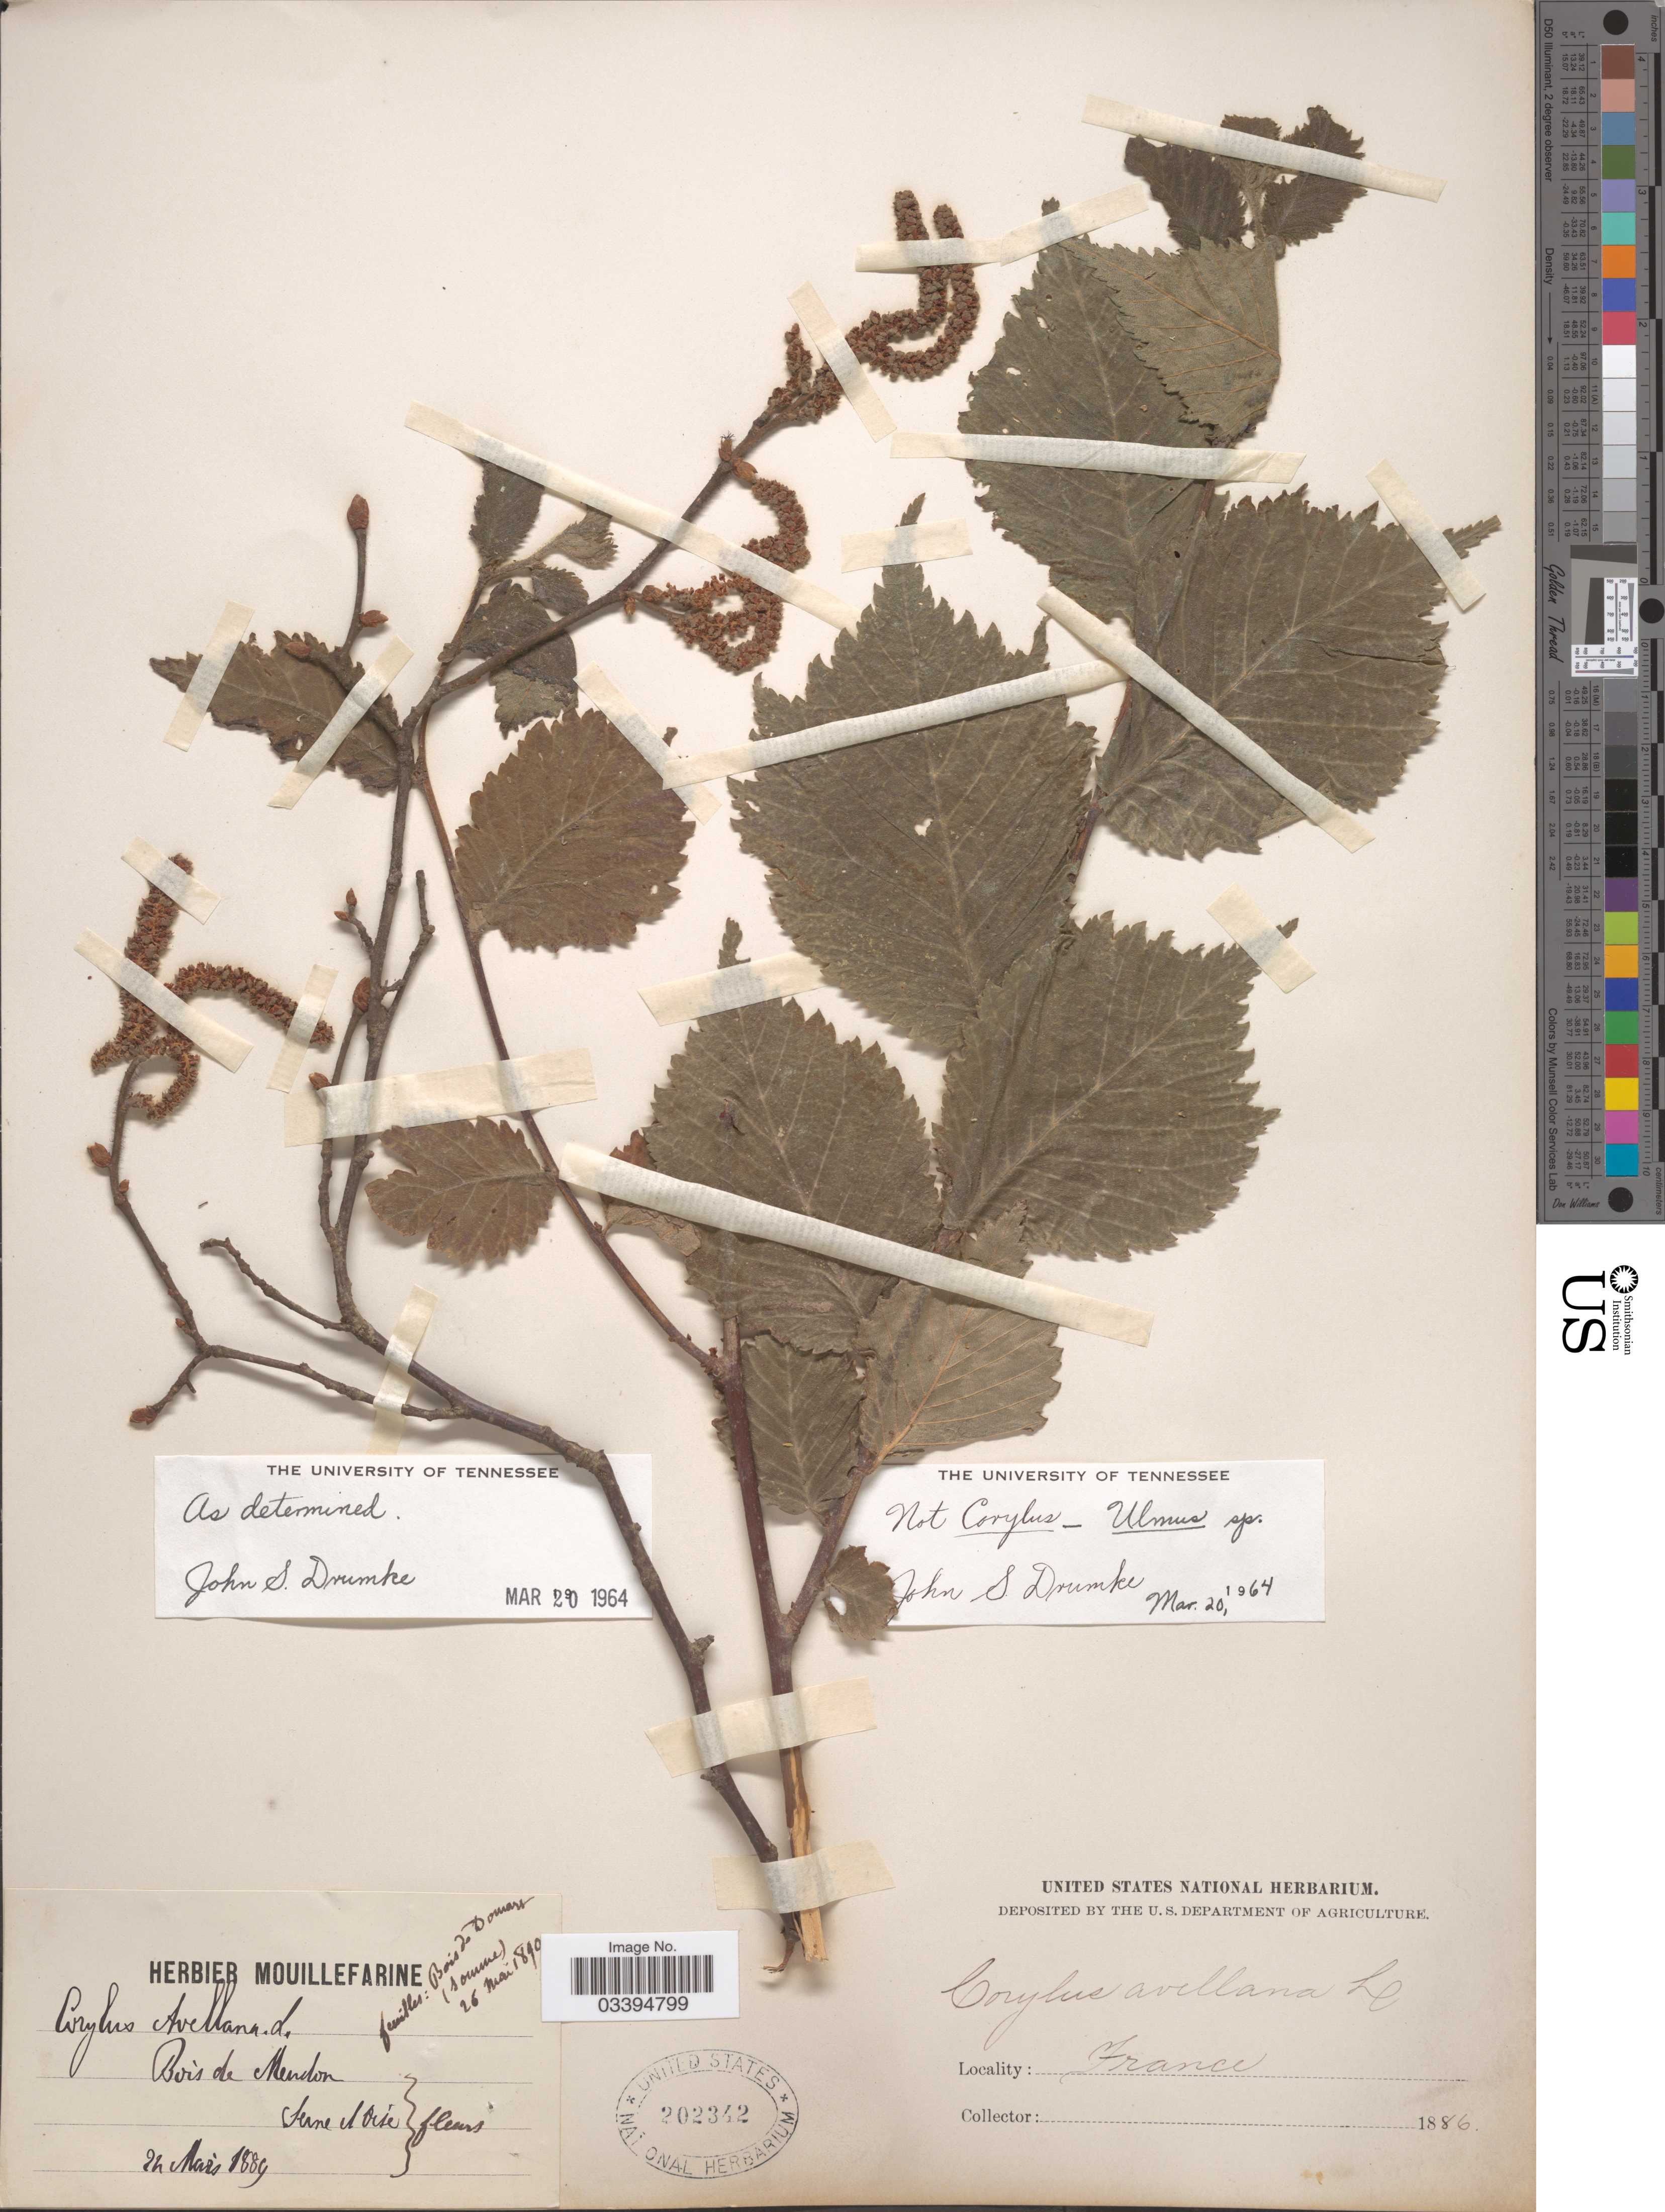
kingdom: Plantae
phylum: Tracheophyta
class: Magnoliopsida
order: Fagales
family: Betulaceae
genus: Corylus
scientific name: Corylus avellana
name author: L.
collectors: ex herb. Mouillefarine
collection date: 1889-03-24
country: France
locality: Bois do Domars, Bois de Mendon.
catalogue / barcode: US 202342